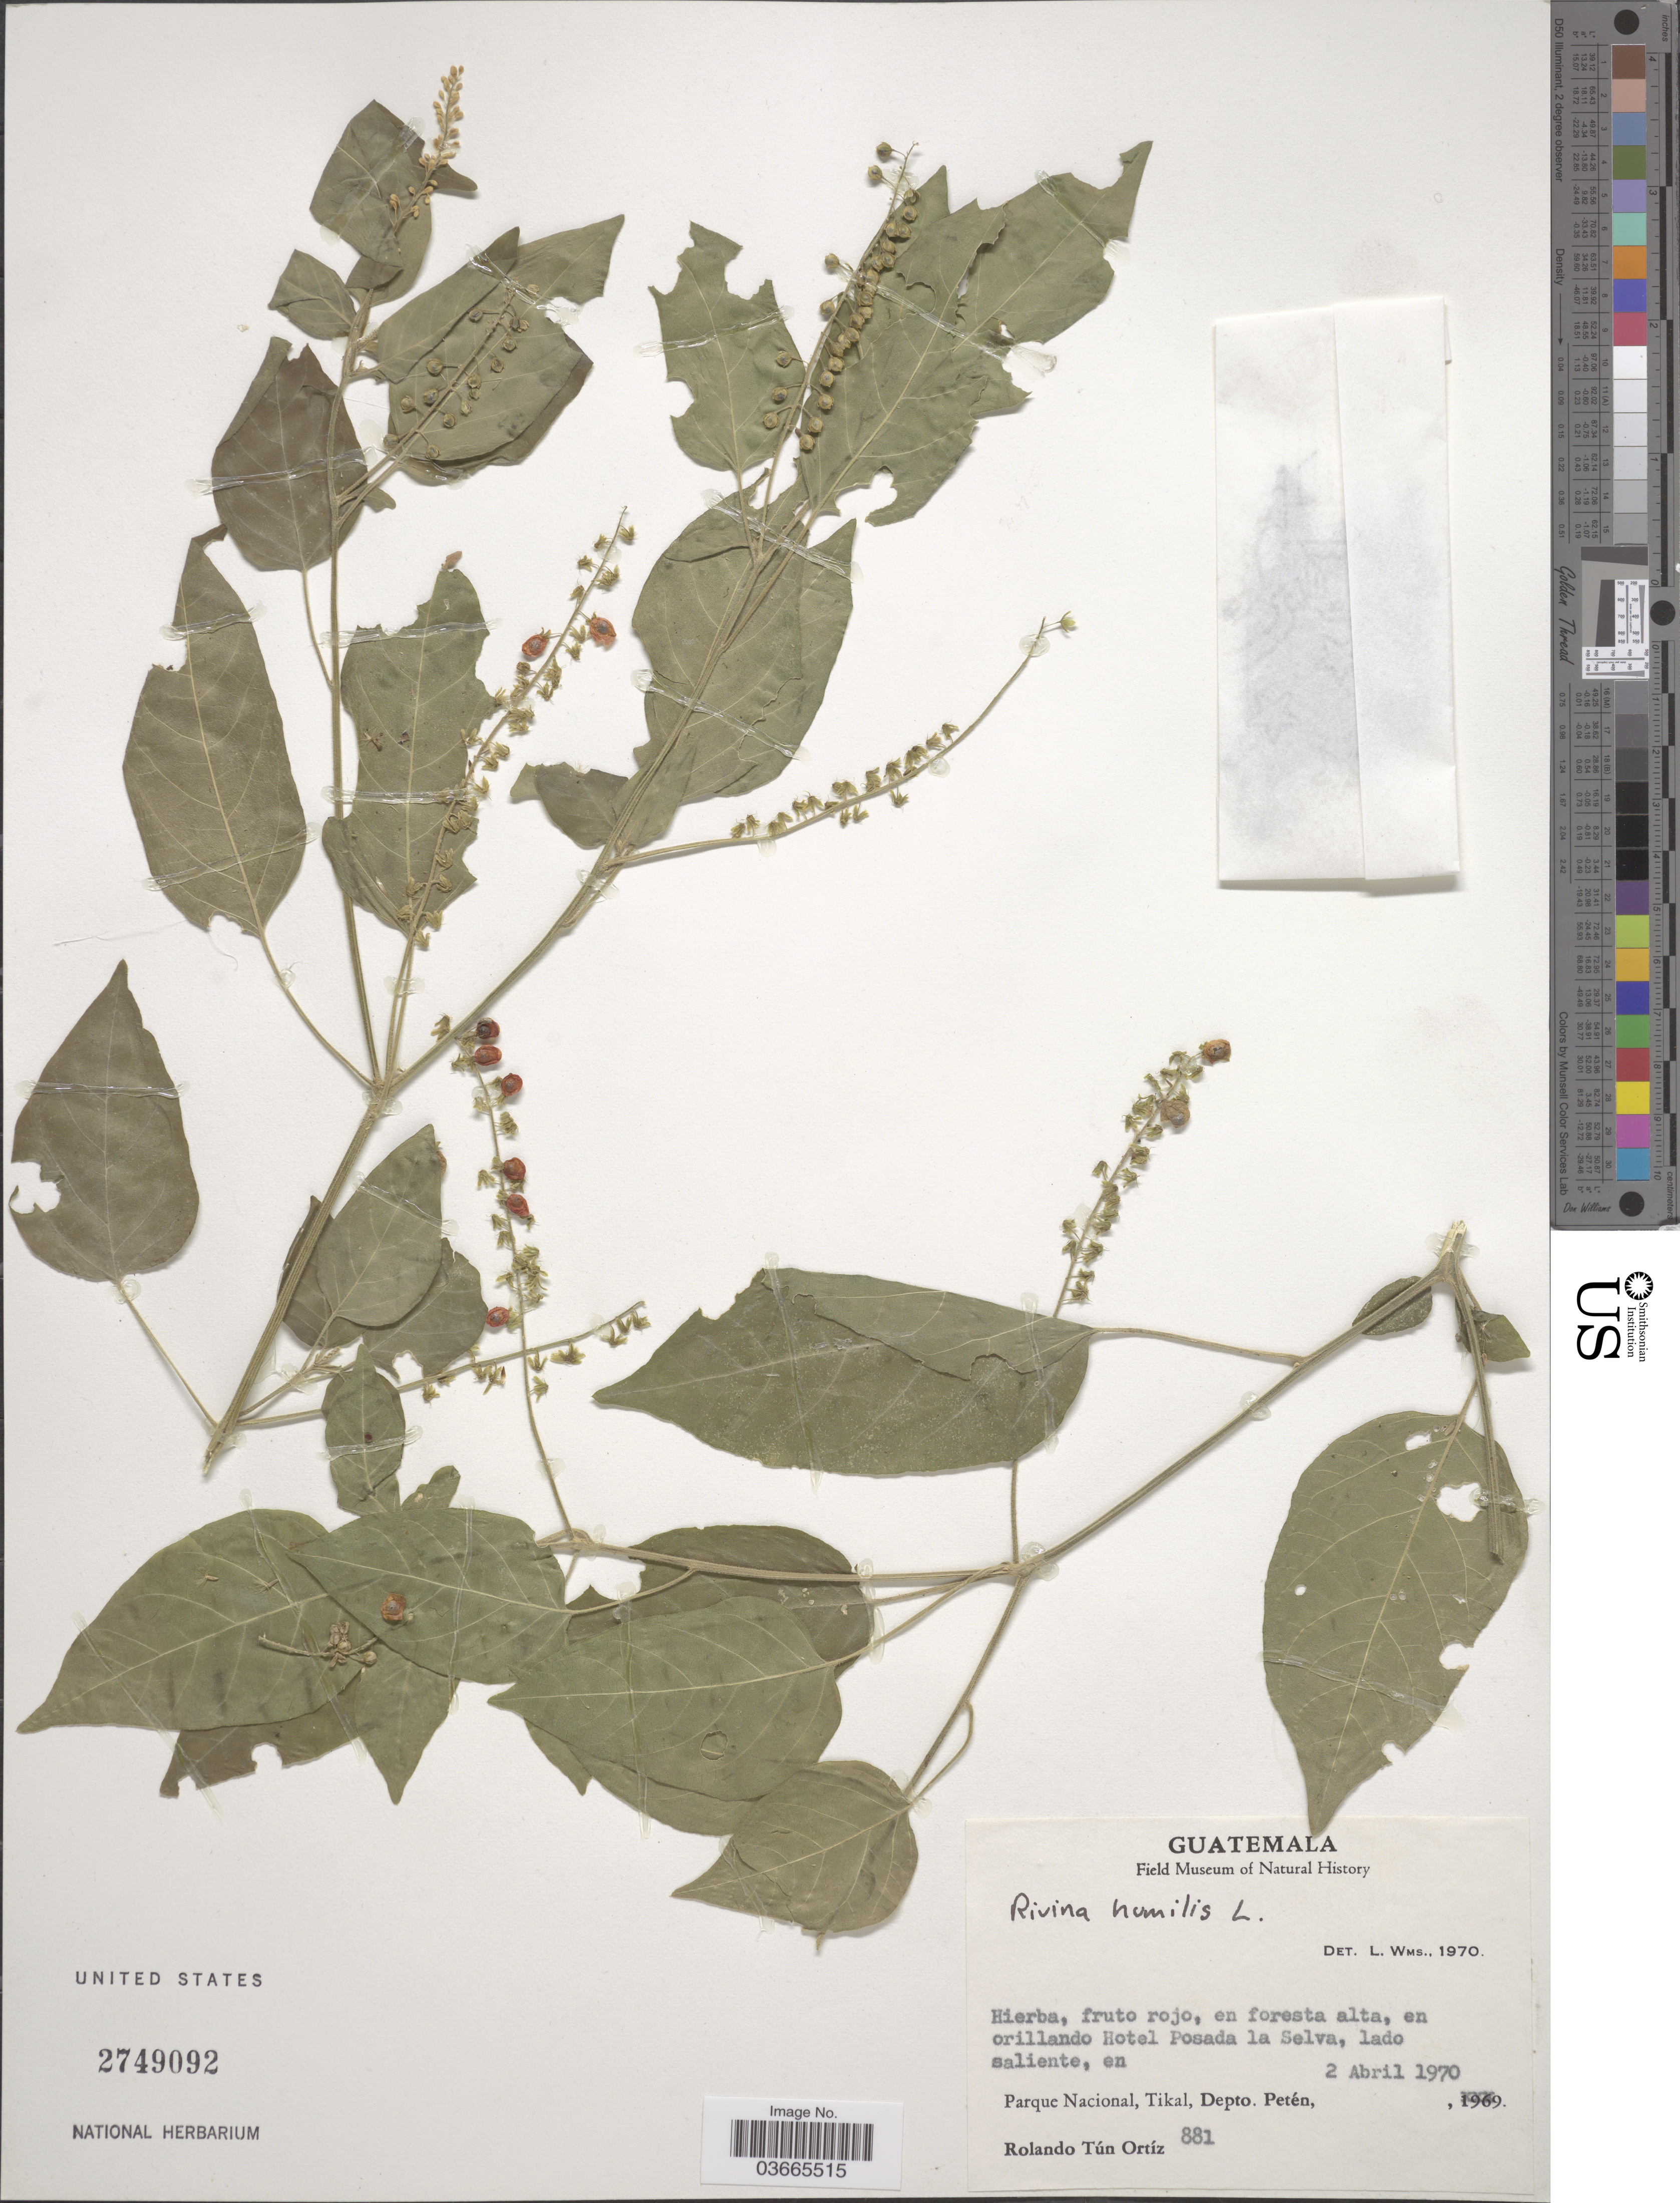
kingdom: Plantae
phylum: Tracheophyta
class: Magnoliopsida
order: Caryophyllales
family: Phytolaccaceae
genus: Rivina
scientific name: Rivina humilis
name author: L.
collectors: R. Ortiz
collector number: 881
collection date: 1970-04-02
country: Guatemala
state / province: El Petén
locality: En orillando Hotel Posada la Selva, lado saliente, en Parque Nacional, Tikal, Depto. Petén.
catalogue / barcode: US 2749092